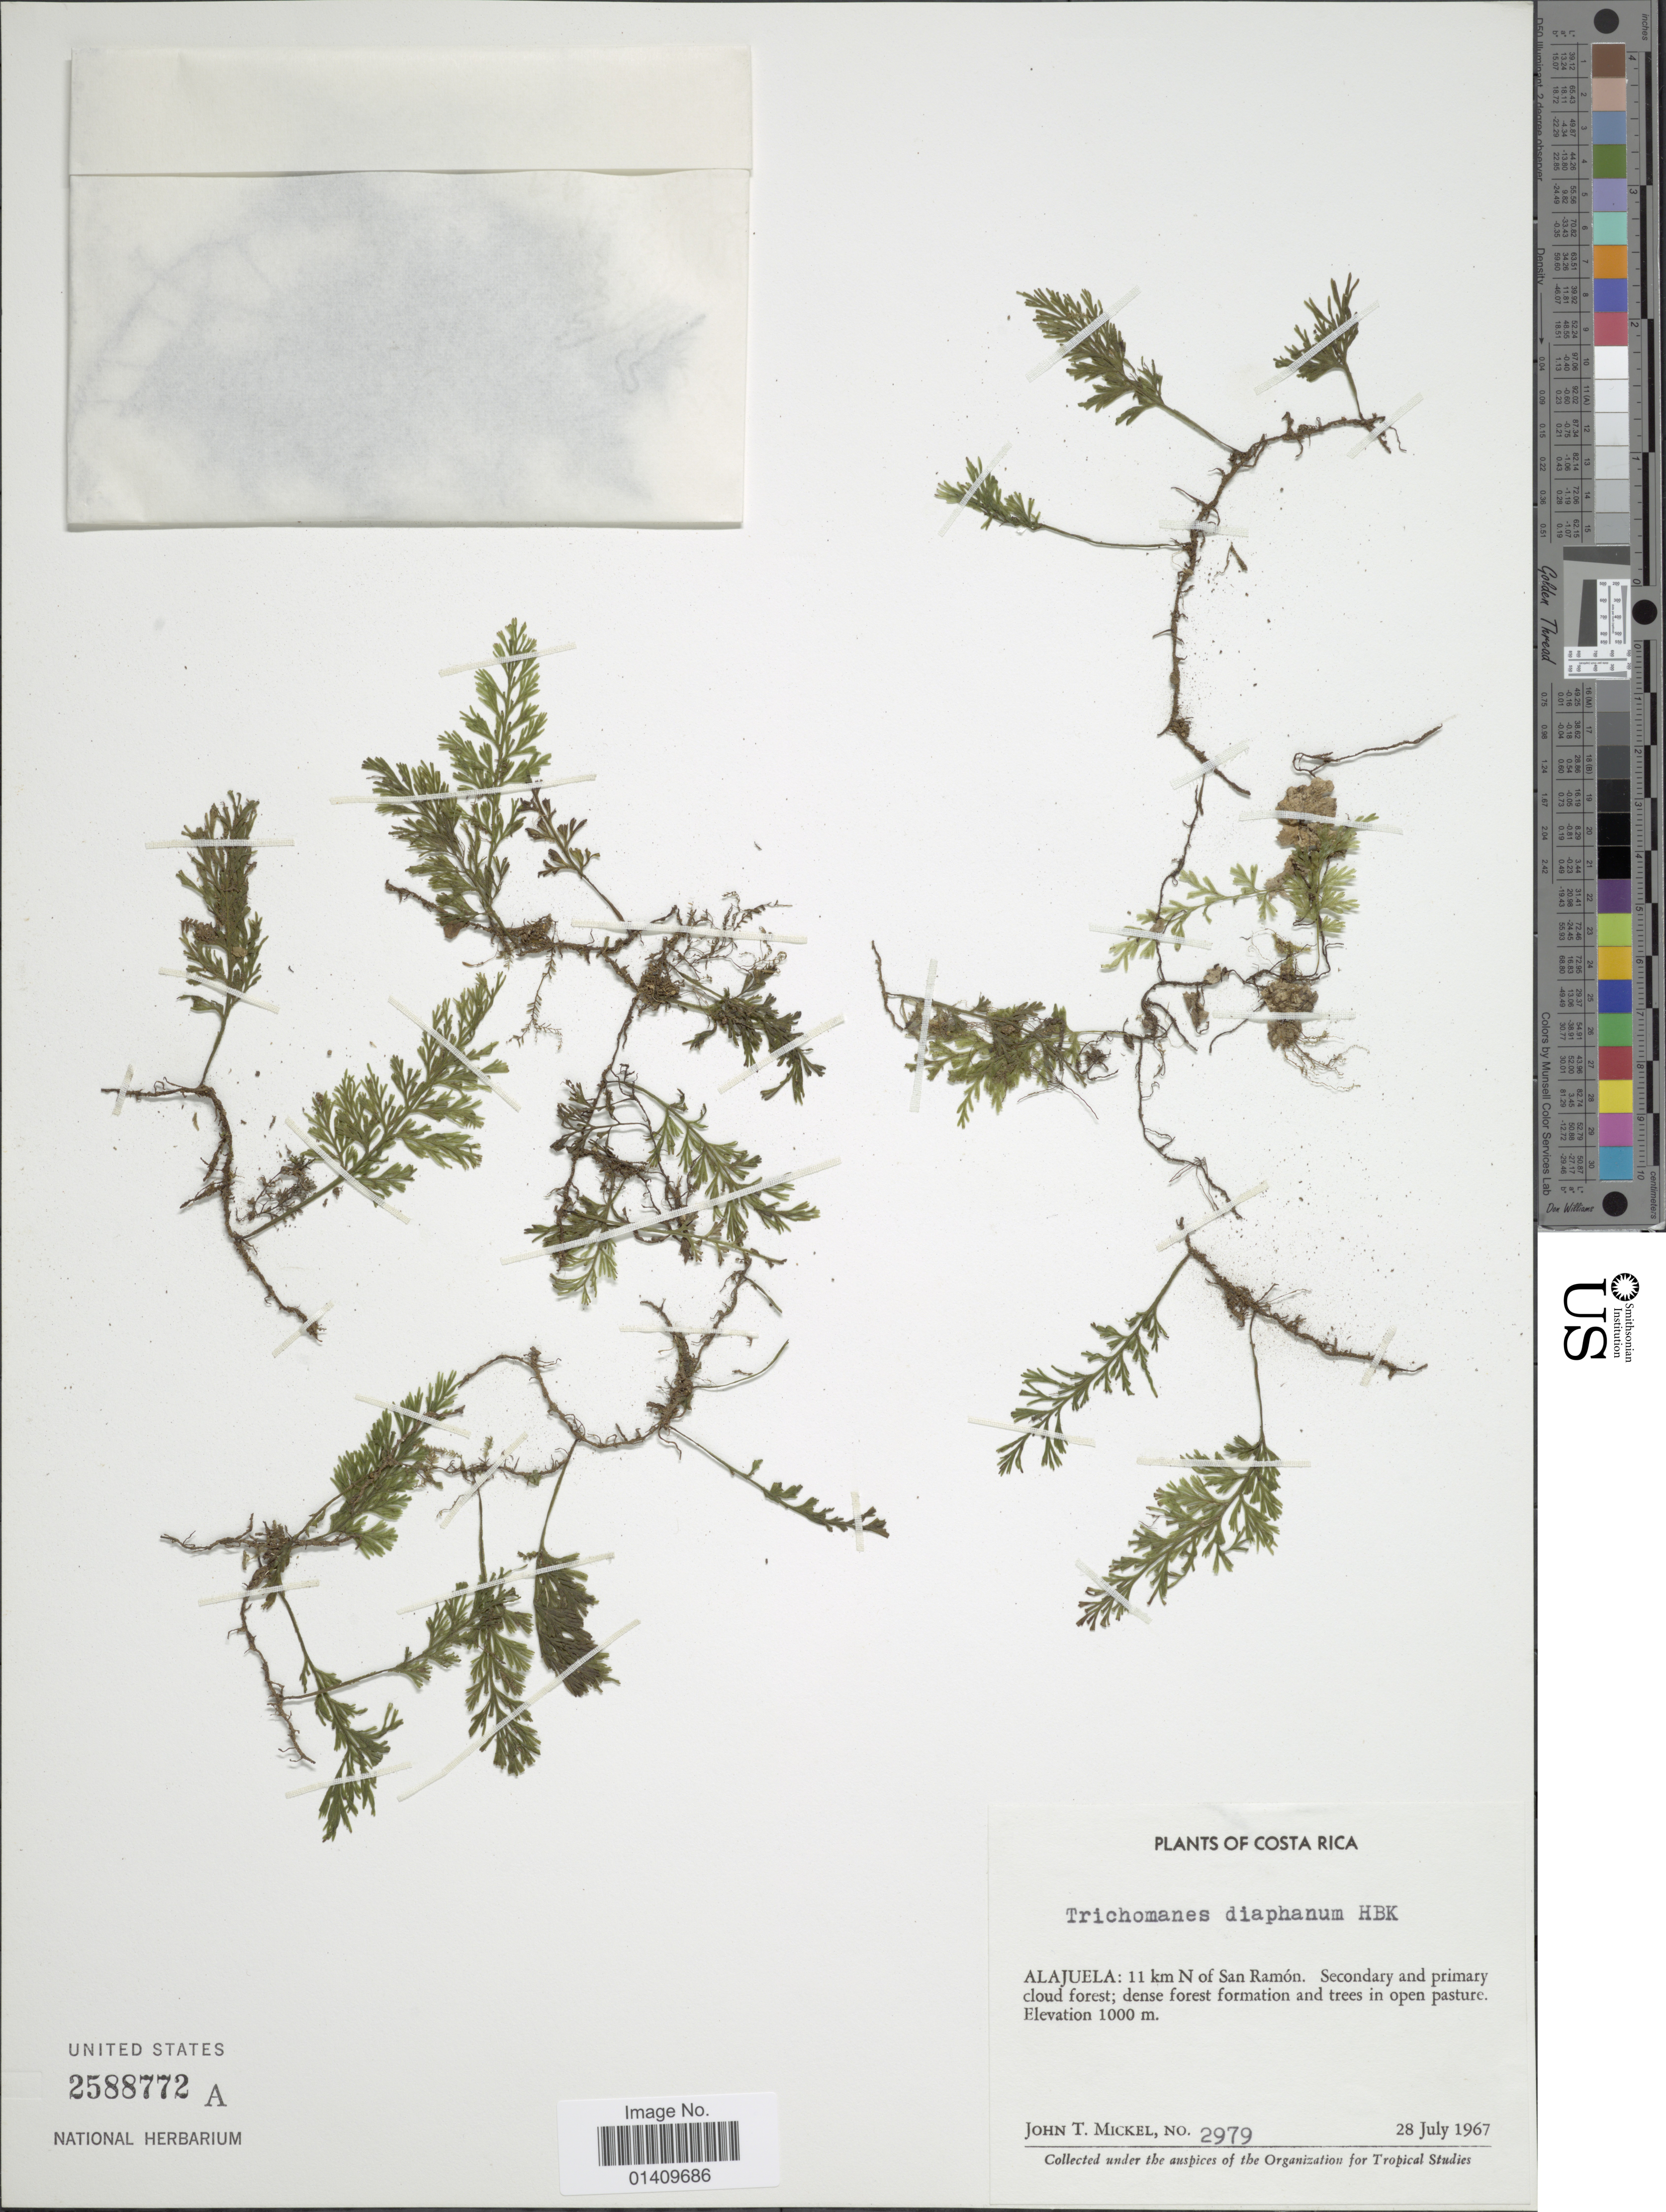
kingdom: Plantae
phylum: Tracheophyta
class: Polypodiopsida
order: Hymenophyllales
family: Hymenophyllaceae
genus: Polyphlebium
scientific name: Polyphlebium diaphanum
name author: (Kunth) Ebihara & Dubuisson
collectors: J. T. Mickel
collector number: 2979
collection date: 1967-07-28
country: Costa Rica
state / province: Alajuela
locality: Alajuela: 11km N of San Ramon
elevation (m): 1000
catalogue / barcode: US 2588772A